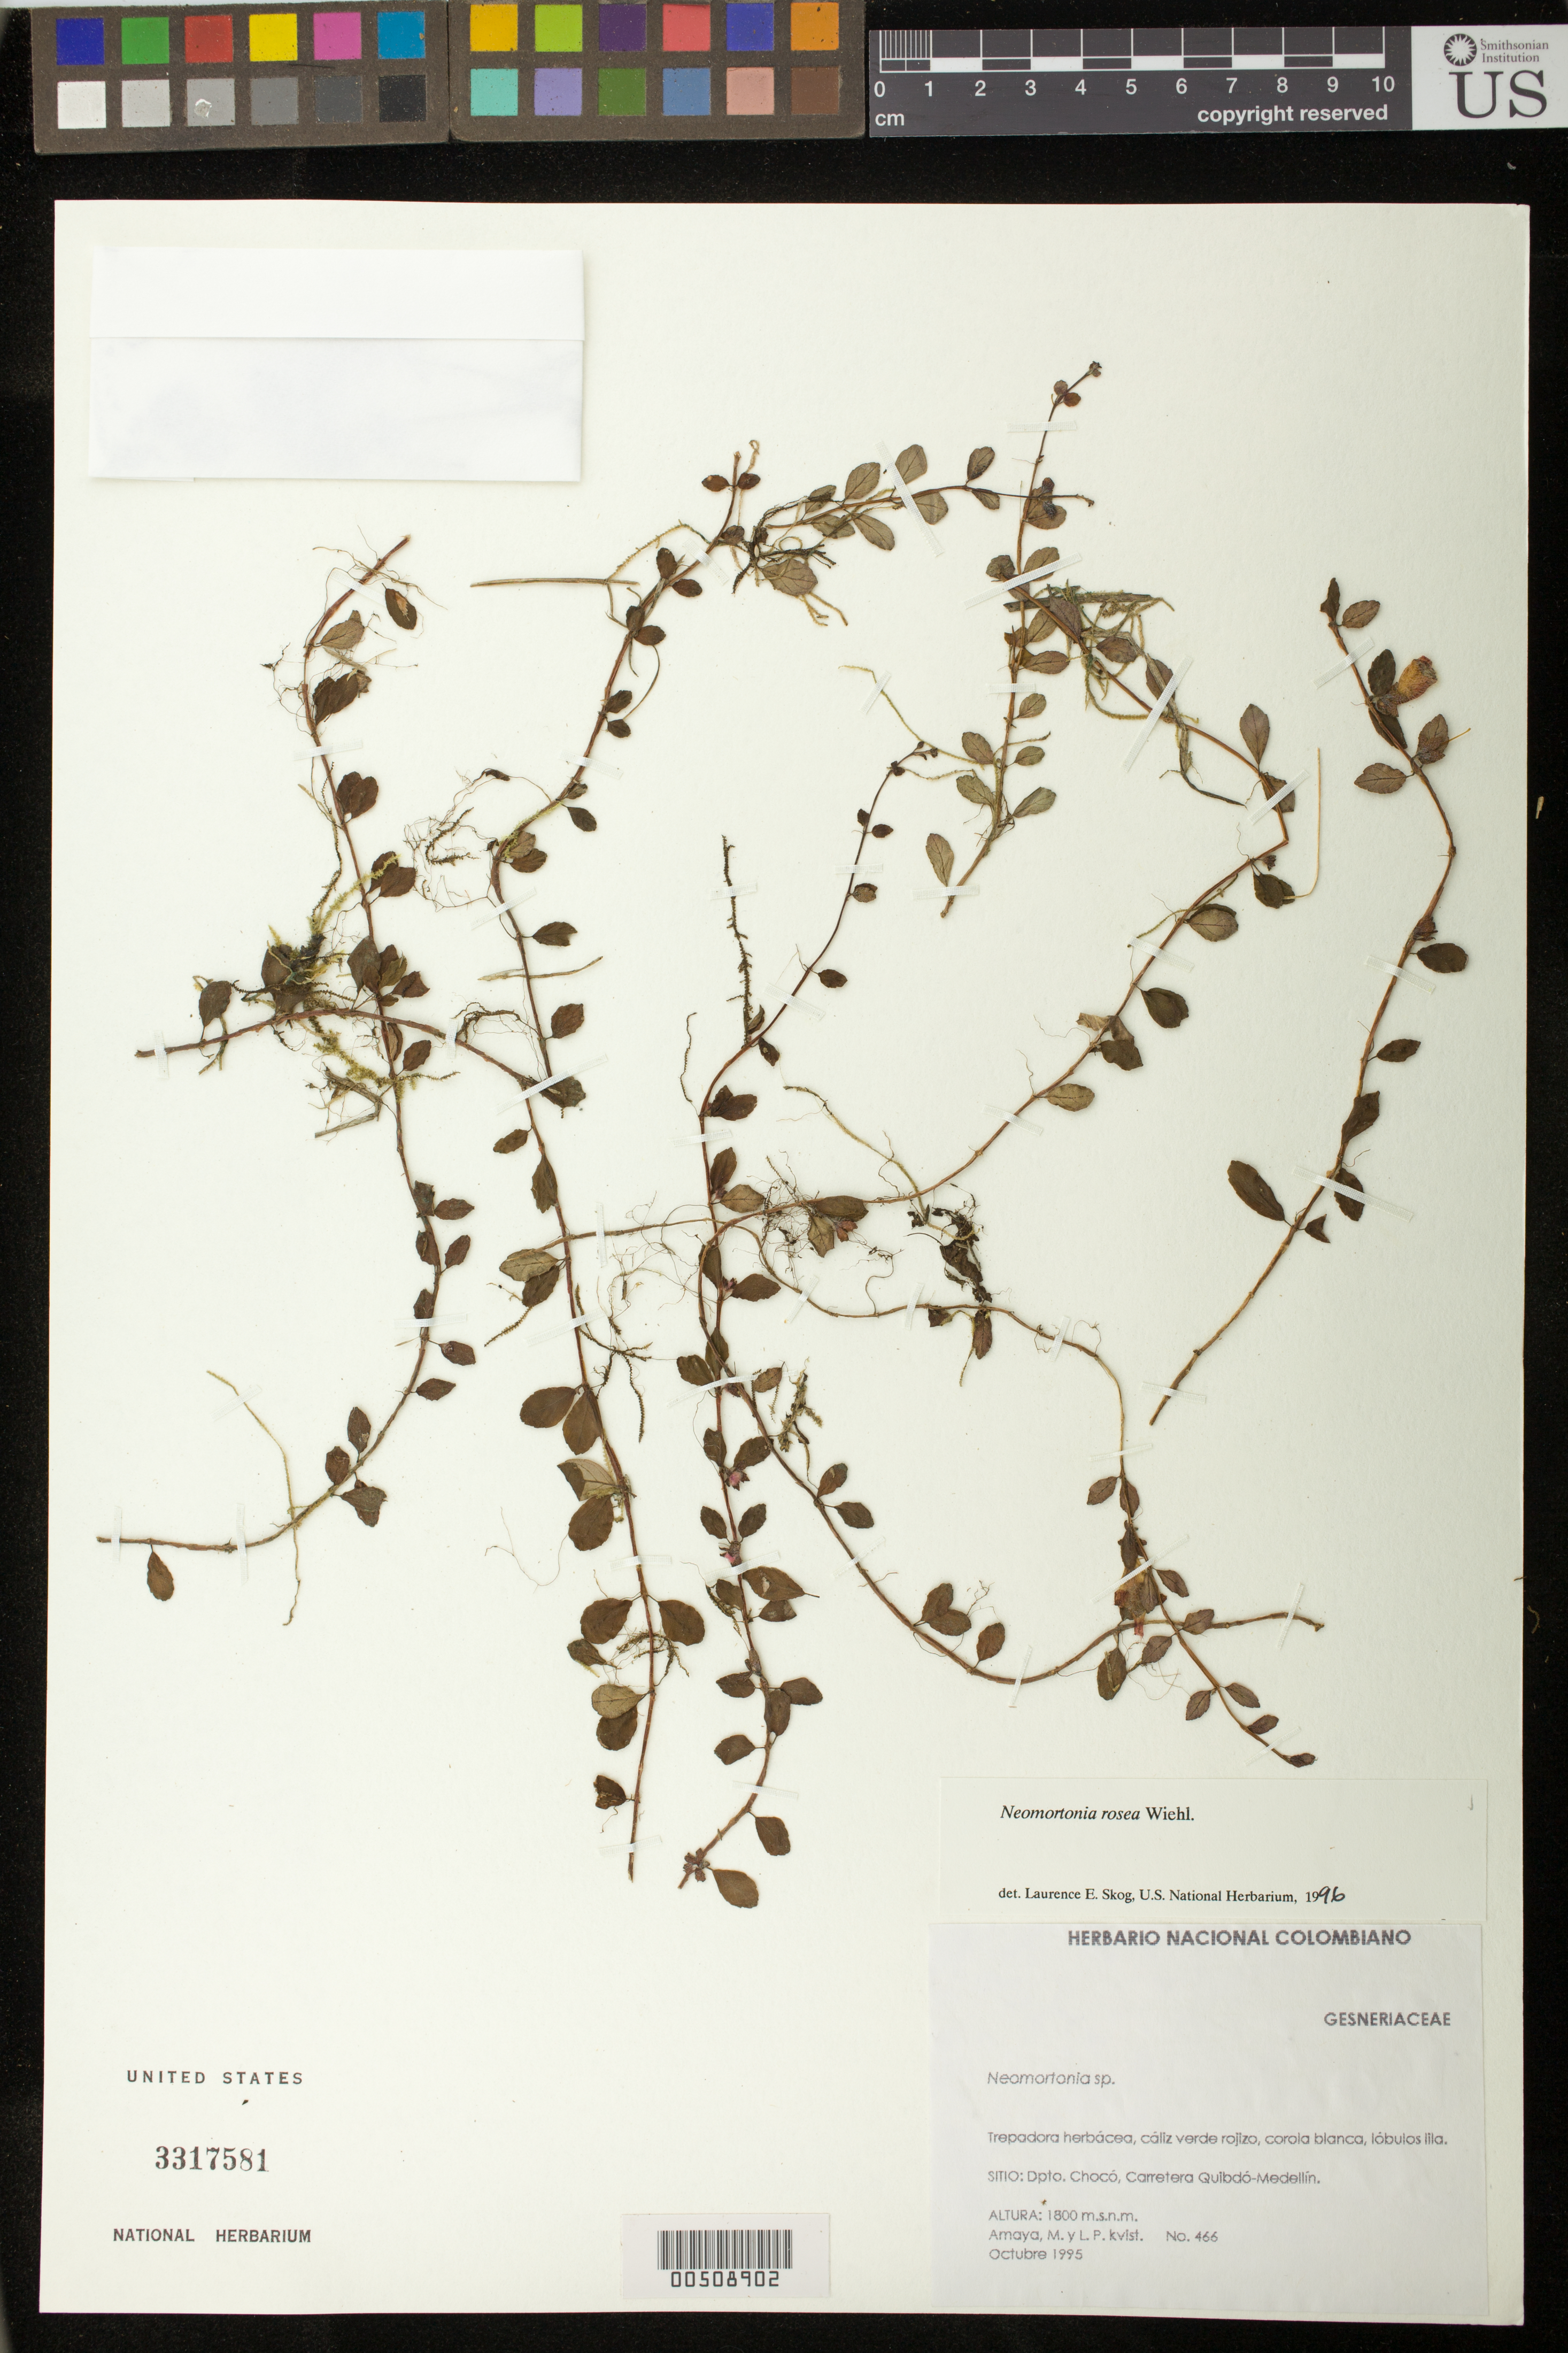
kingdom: Plantae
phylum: Tracheophyta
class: Magnoliopsida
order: Lamiales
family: Gesneriaceae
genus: Neomortonia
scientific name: Neomortonia rosea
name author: Wiehler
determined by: Skog, Laurence E.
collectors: M. Amaya & L. P. Kvist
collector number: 466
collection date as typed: Oct 1995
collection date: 1995-10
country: Colombia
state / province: Chocó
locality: Carretera Quibdó-Medellín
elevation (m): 1800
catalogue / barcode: US 3317581